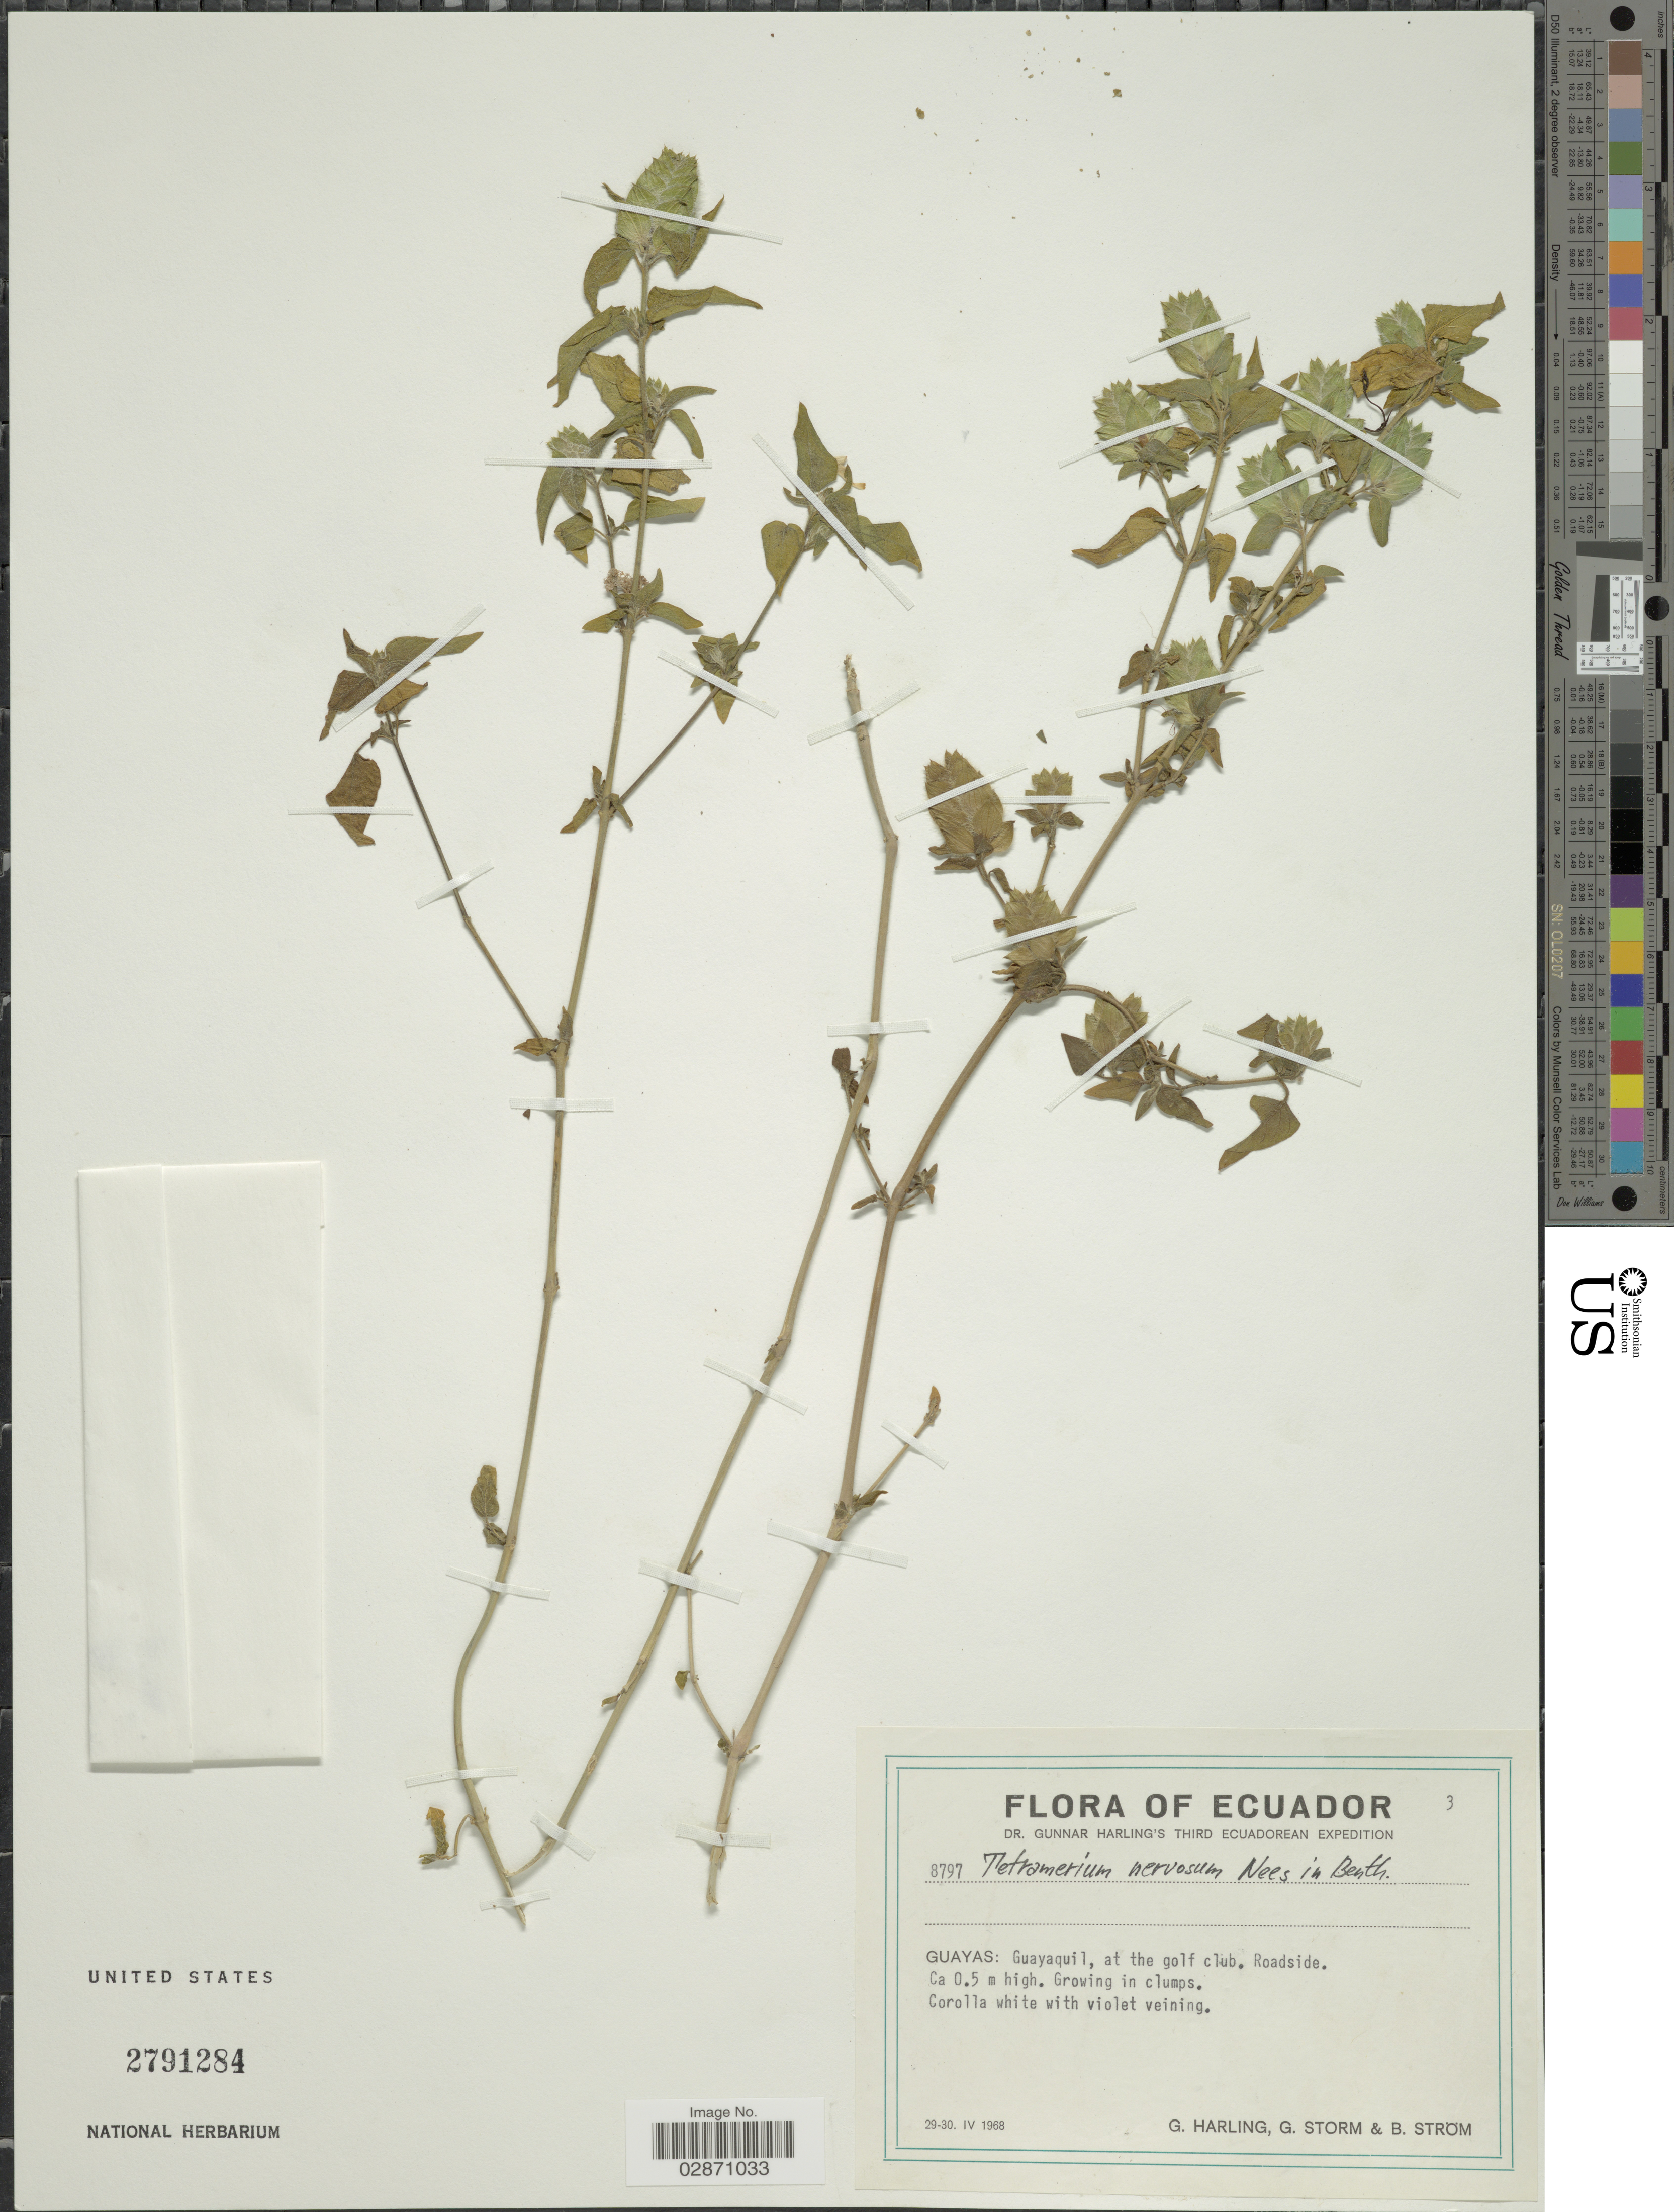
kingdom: Plantae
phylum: Tracheophyta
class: Magnoliopsida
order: Lamiales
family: Acanthaceae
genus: Tetramerium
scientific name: Tetramerium nervosum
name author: Nees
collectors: G. Harling, G. Storm & B. Ström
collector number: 8797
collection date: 1968-04-29/1968-04-30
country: Ecuador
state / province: Guayas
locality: Guayaquil, at the golf club.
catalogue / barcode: US 2791284